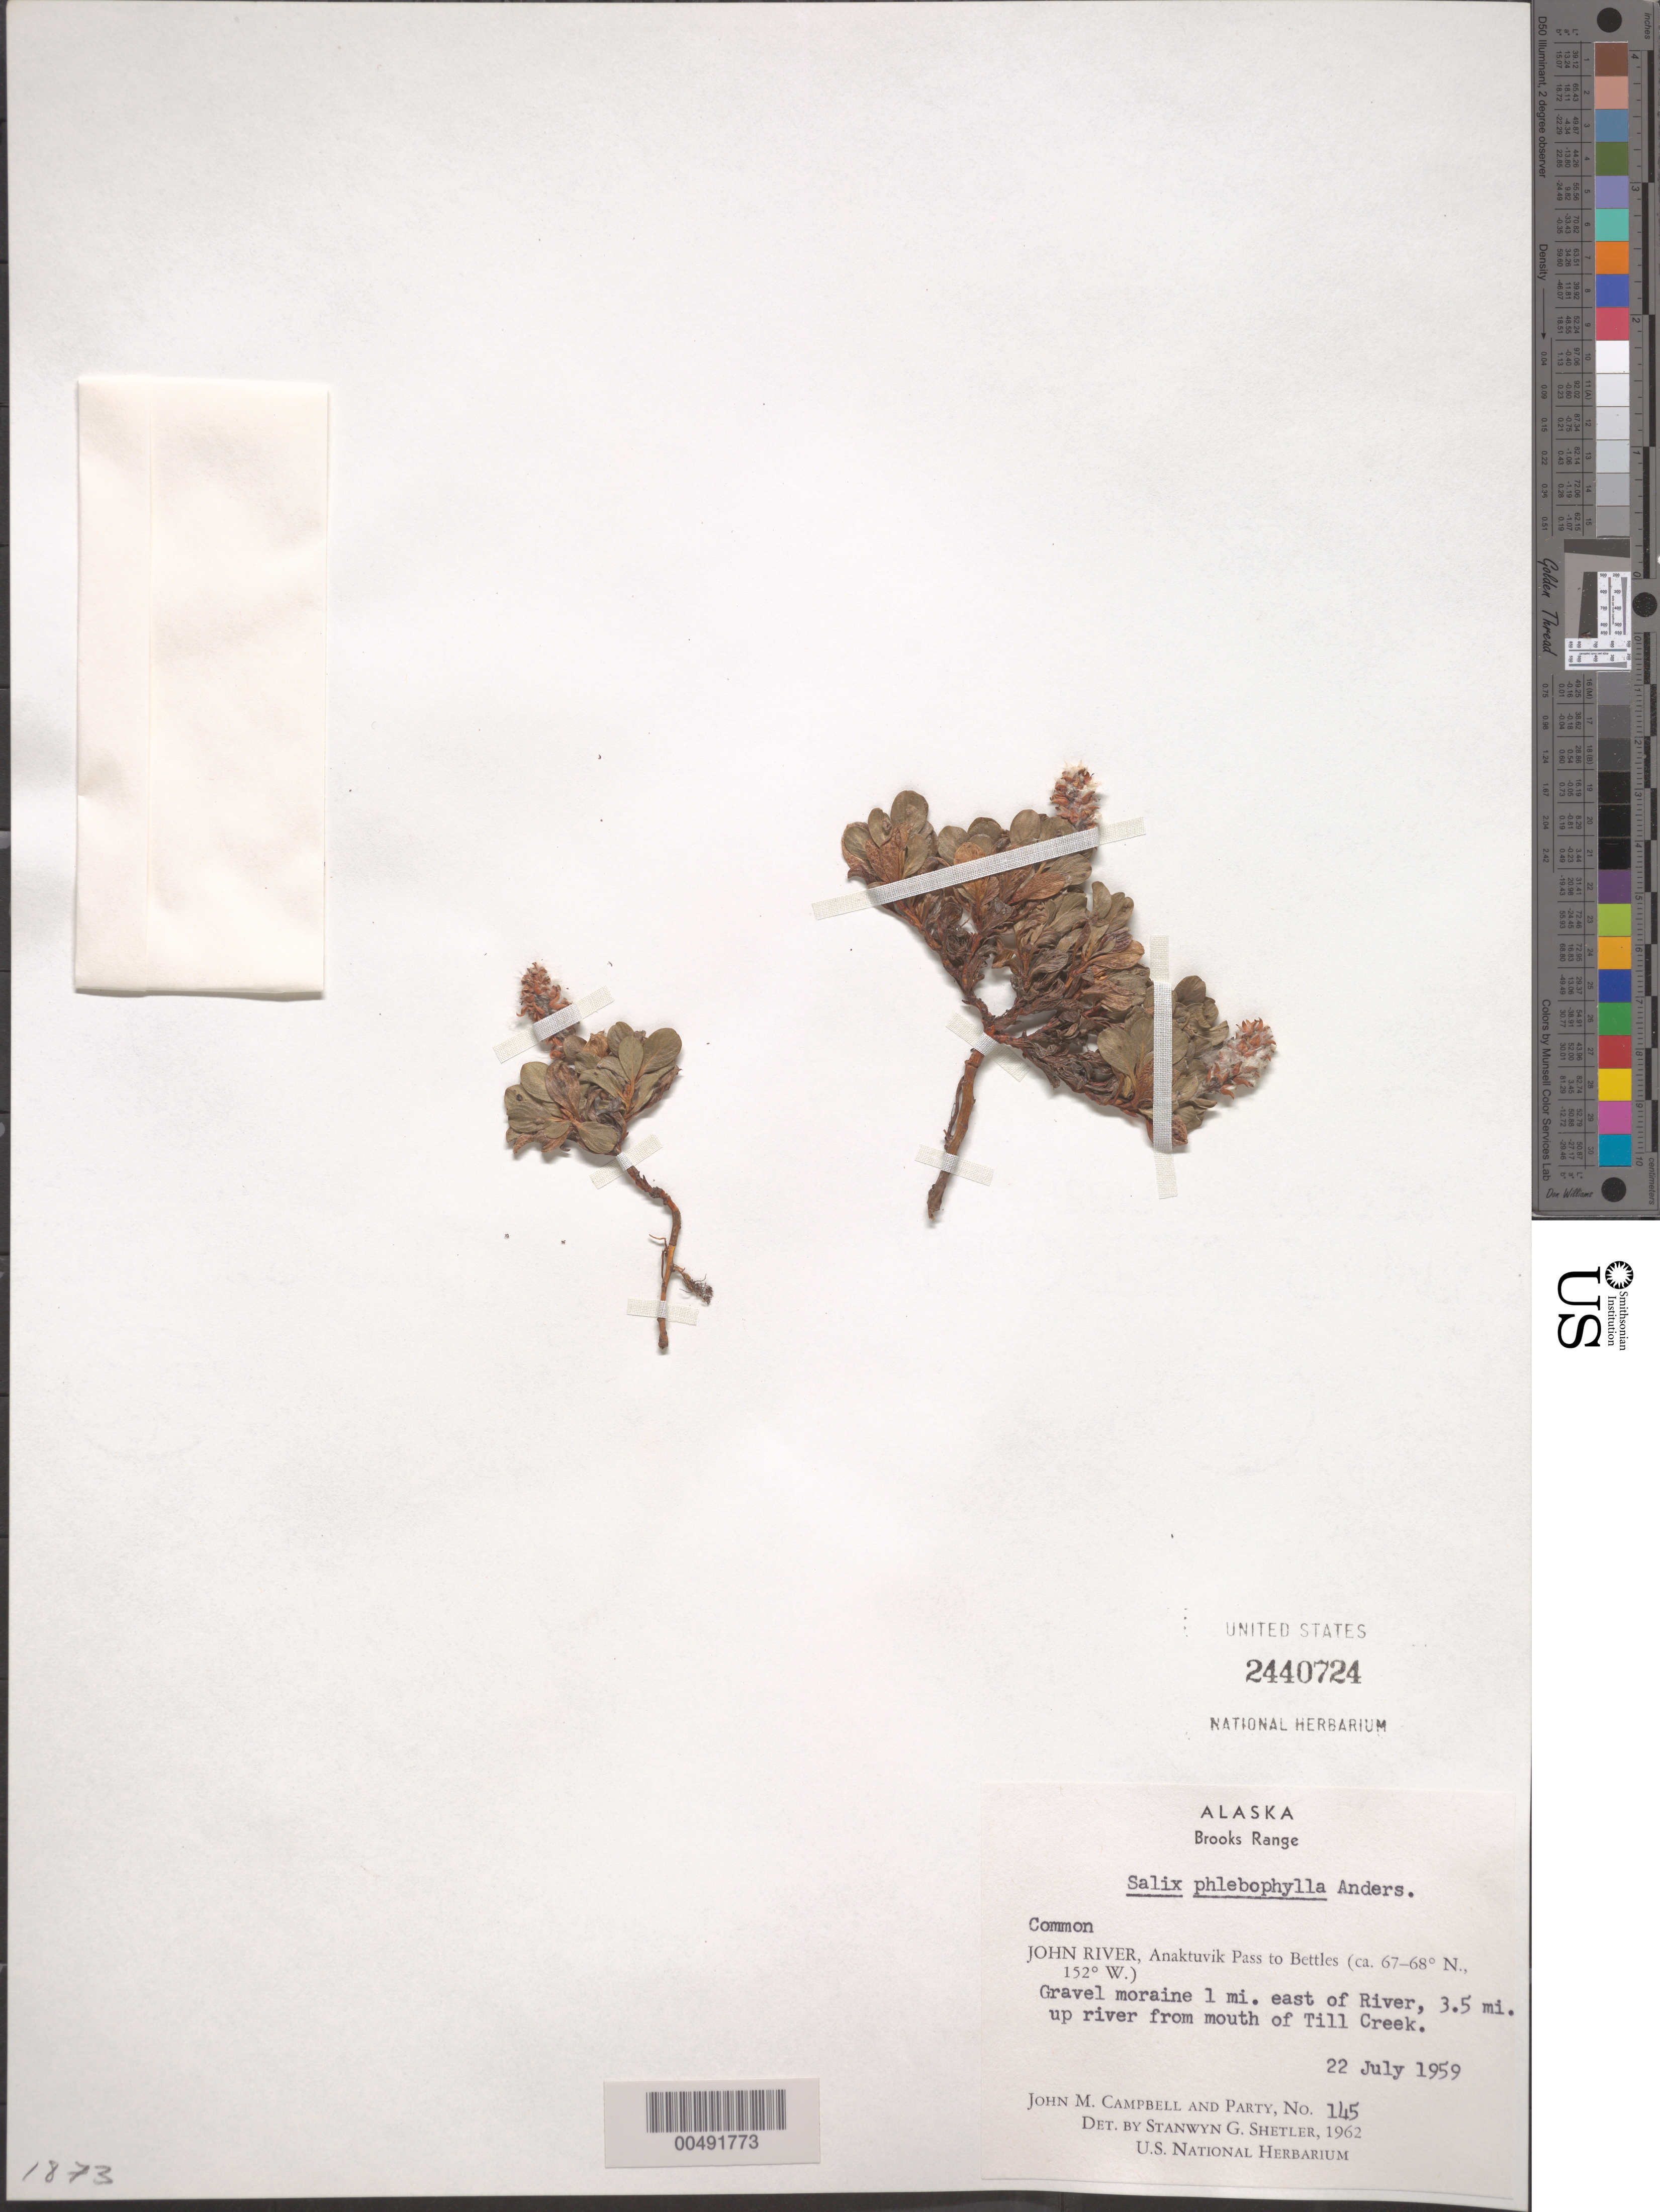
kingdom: Plantae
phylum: Tracheophyta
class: Magnoliopsida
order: Malpighiales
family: Salicaceae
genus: Salix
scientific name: Salix phlebophylla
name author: Andersson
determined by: Shetler, Stanwyn G., (US), NMNH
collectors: J. M. Campbell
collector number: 145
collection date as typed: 22 Jul 1959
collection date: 1959-07-22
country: United States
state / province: Alaska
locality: Brooks Range, John River, 1 mi. E of River, Anaktuvuk Pass to Bettles, 3.5 mi. upriver from mouth of Till Creek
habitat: gravel moraine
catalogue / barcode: US 2440724